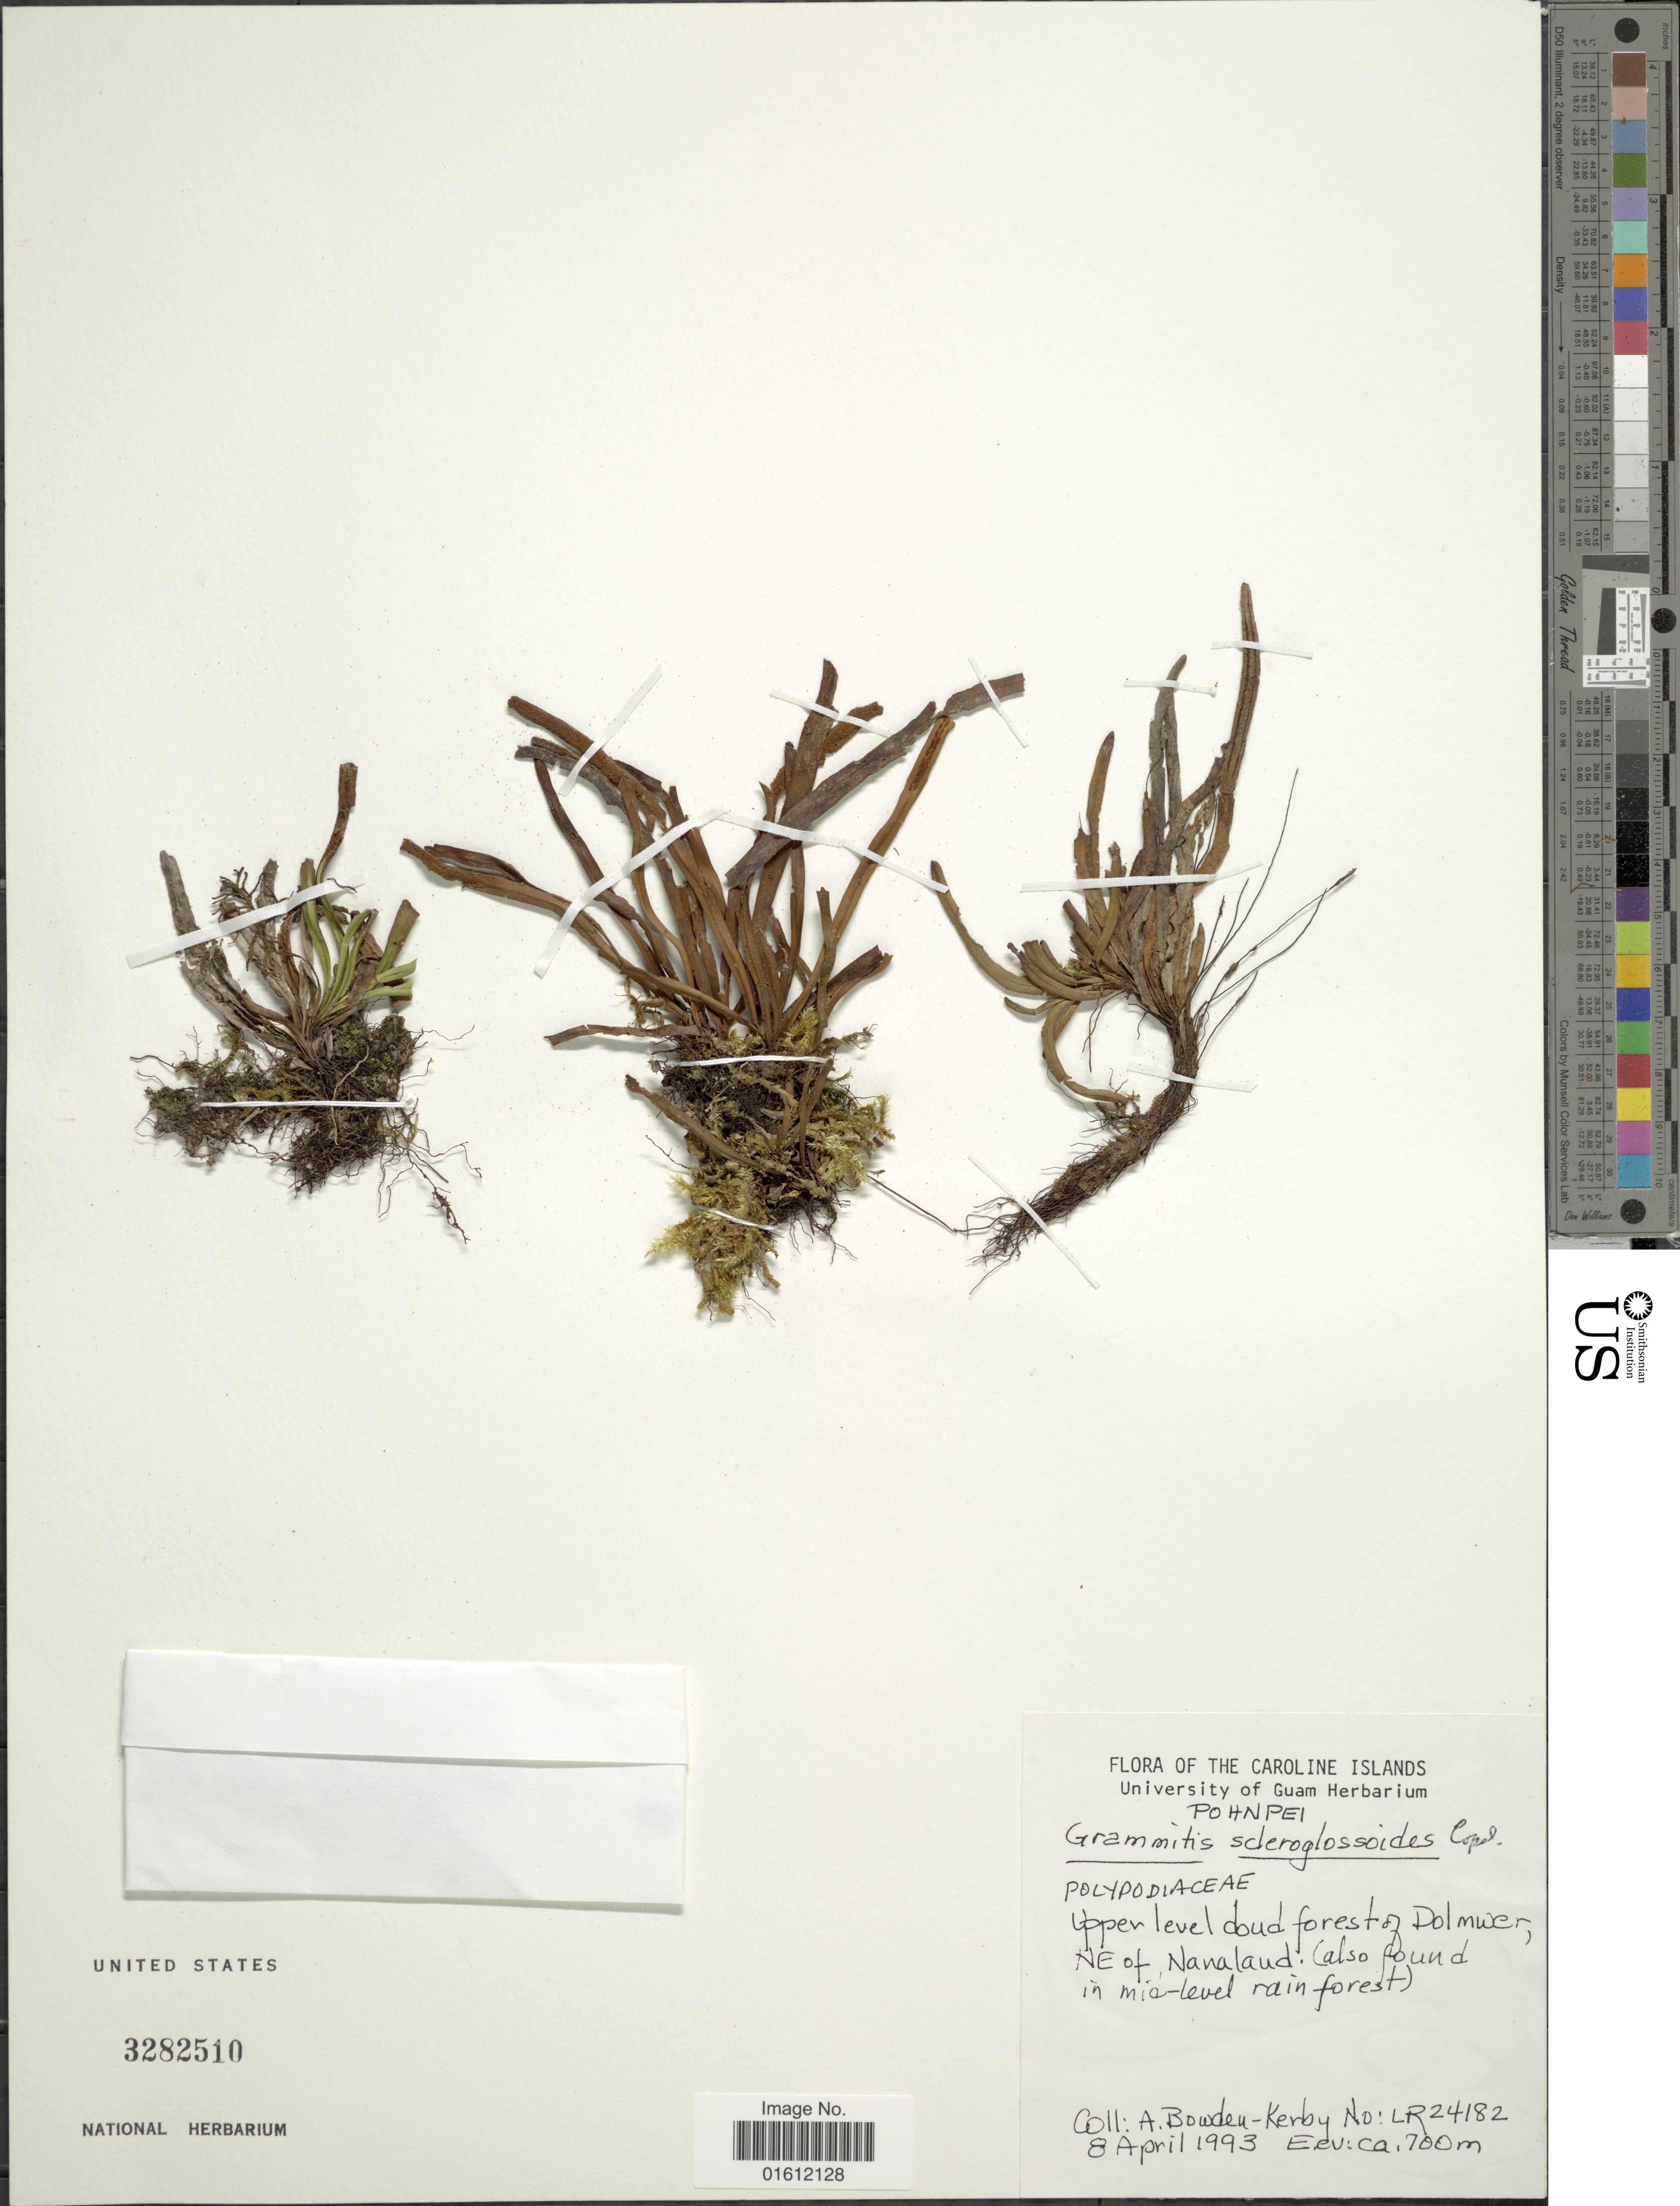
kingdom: Plantae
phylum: Tracheophyta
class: Polypodiopsida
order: Polypodiales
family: Polypodiaceae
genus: Oreogrammitis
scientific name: Oreogrammitis scleroglossoides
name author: (Copel.) Parris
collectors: A. Bowden-Kerby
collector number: LR24182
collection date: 1993-04-08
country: Micronesia, Federated States of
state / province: Pohnpei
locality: The Caroline Islands, Upper level cloud forest of Dolmwer, NE of Nanalaud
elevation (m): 700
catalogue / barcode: US 3282510